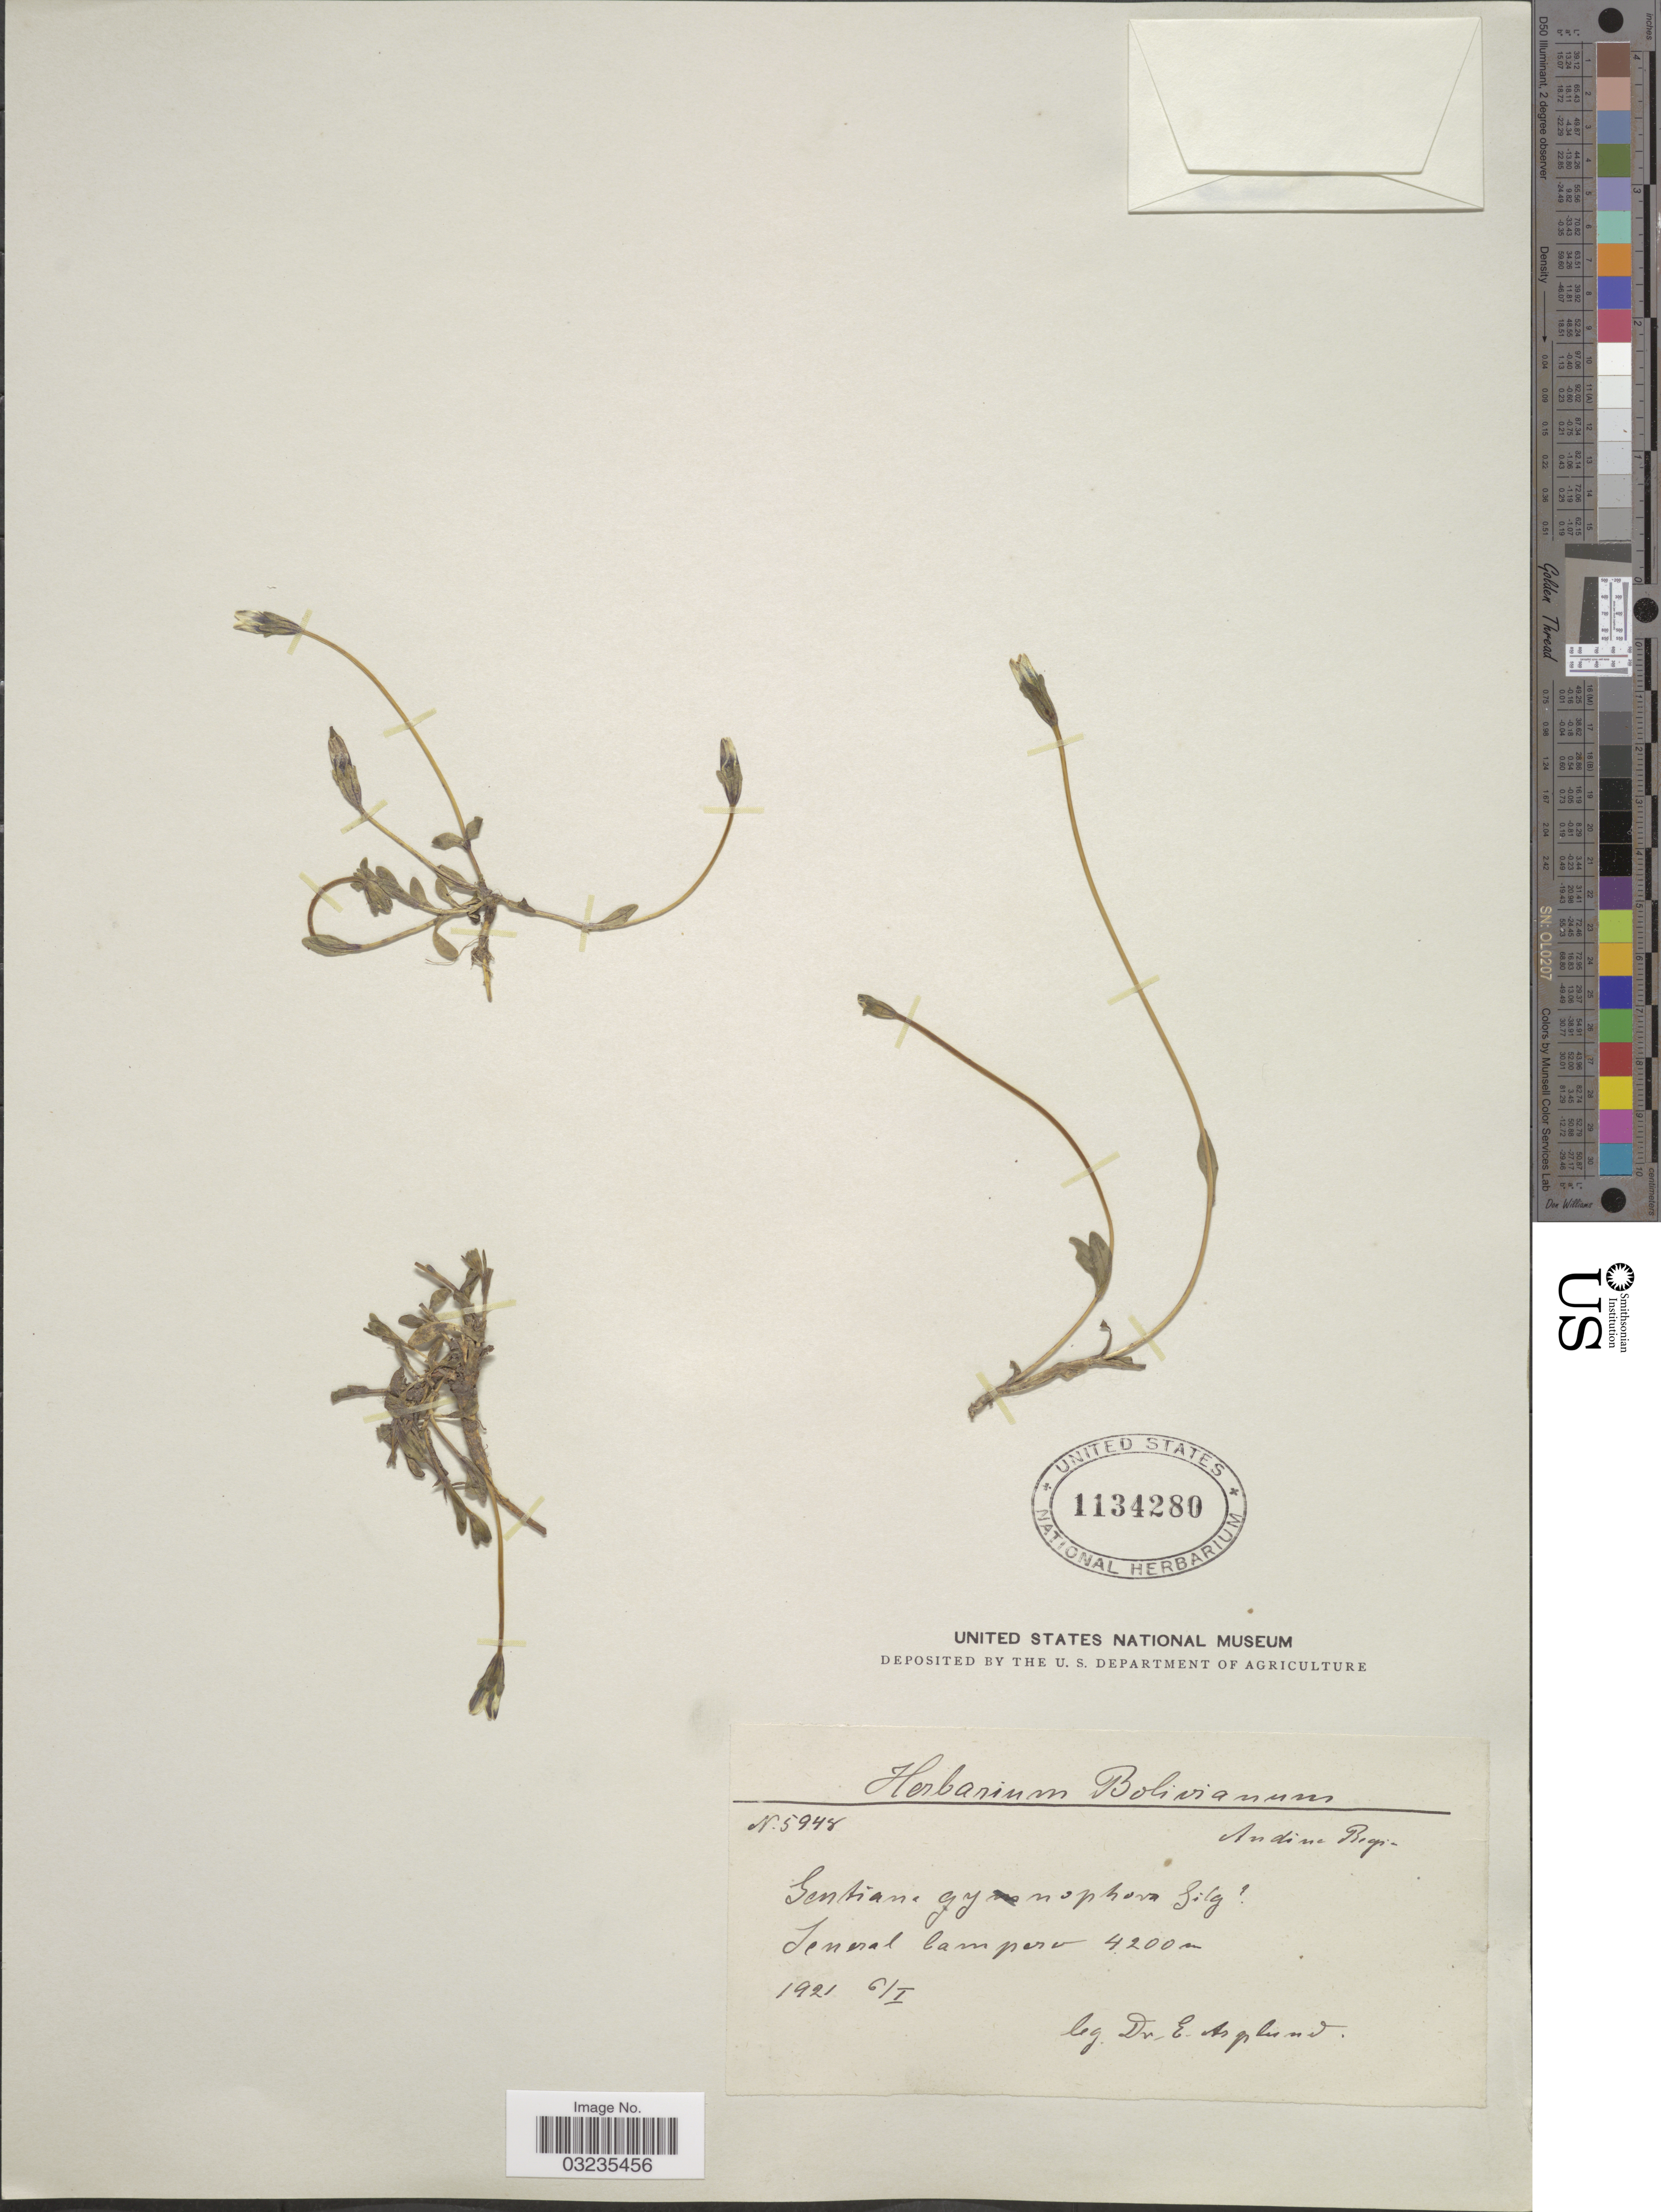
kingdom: Plantae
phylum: Tracheophyta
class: Magnoliopsida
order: Gentianales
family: Gentianaceae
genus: Gentiana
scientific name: Gentiana gynophora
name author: Gilg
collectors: E. Asplund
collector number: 5948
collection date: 1921-01-06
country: Bolivia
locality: Andine Region. General Campero.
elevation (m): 4200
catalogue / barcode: US 1134280